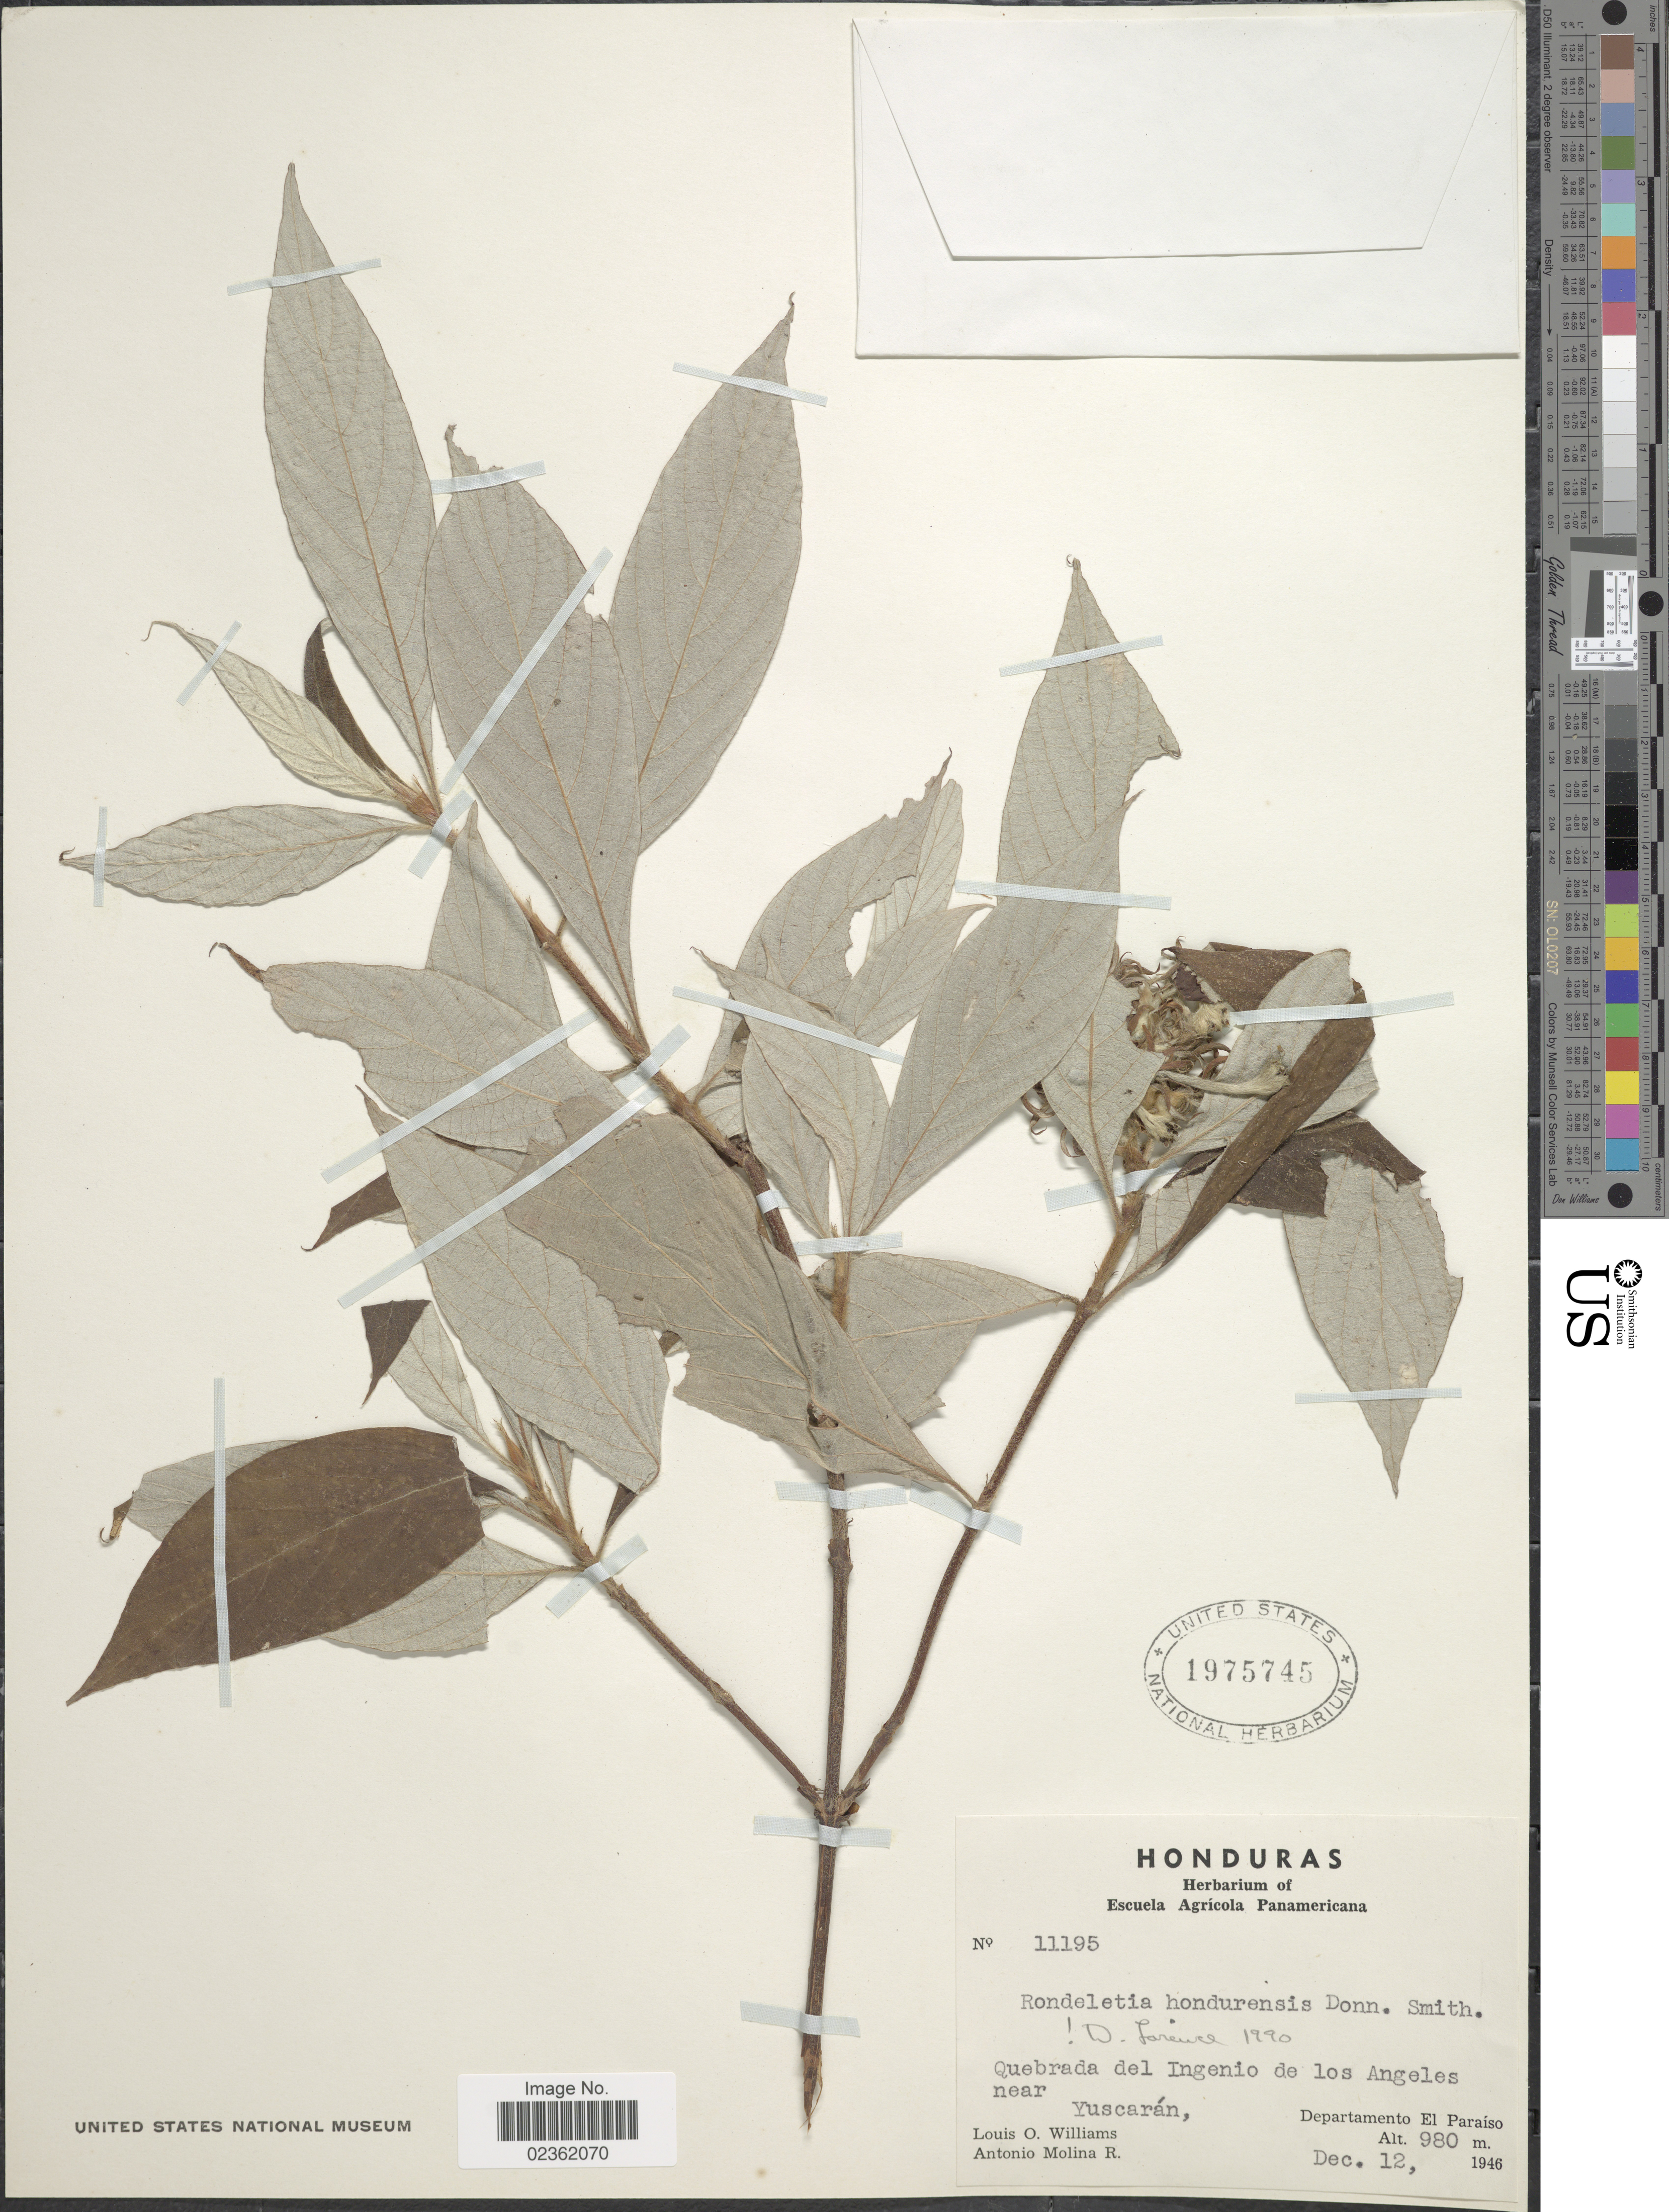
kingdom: Plantae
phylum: Tracheophyta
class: Magnoliopsida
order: Gentianales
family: Rubiaceae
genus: Rondeletia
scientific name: Rondeletia hondurensis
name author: Donn. Sm.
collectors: L. O. Williams & A. Molina R.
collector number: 11195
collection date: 1946-12-12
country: Honduras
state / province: El Paraíso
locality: Quebrada del Ingenio de los Angeles near Yuscaran.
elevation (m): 980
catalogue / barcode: US 1975745